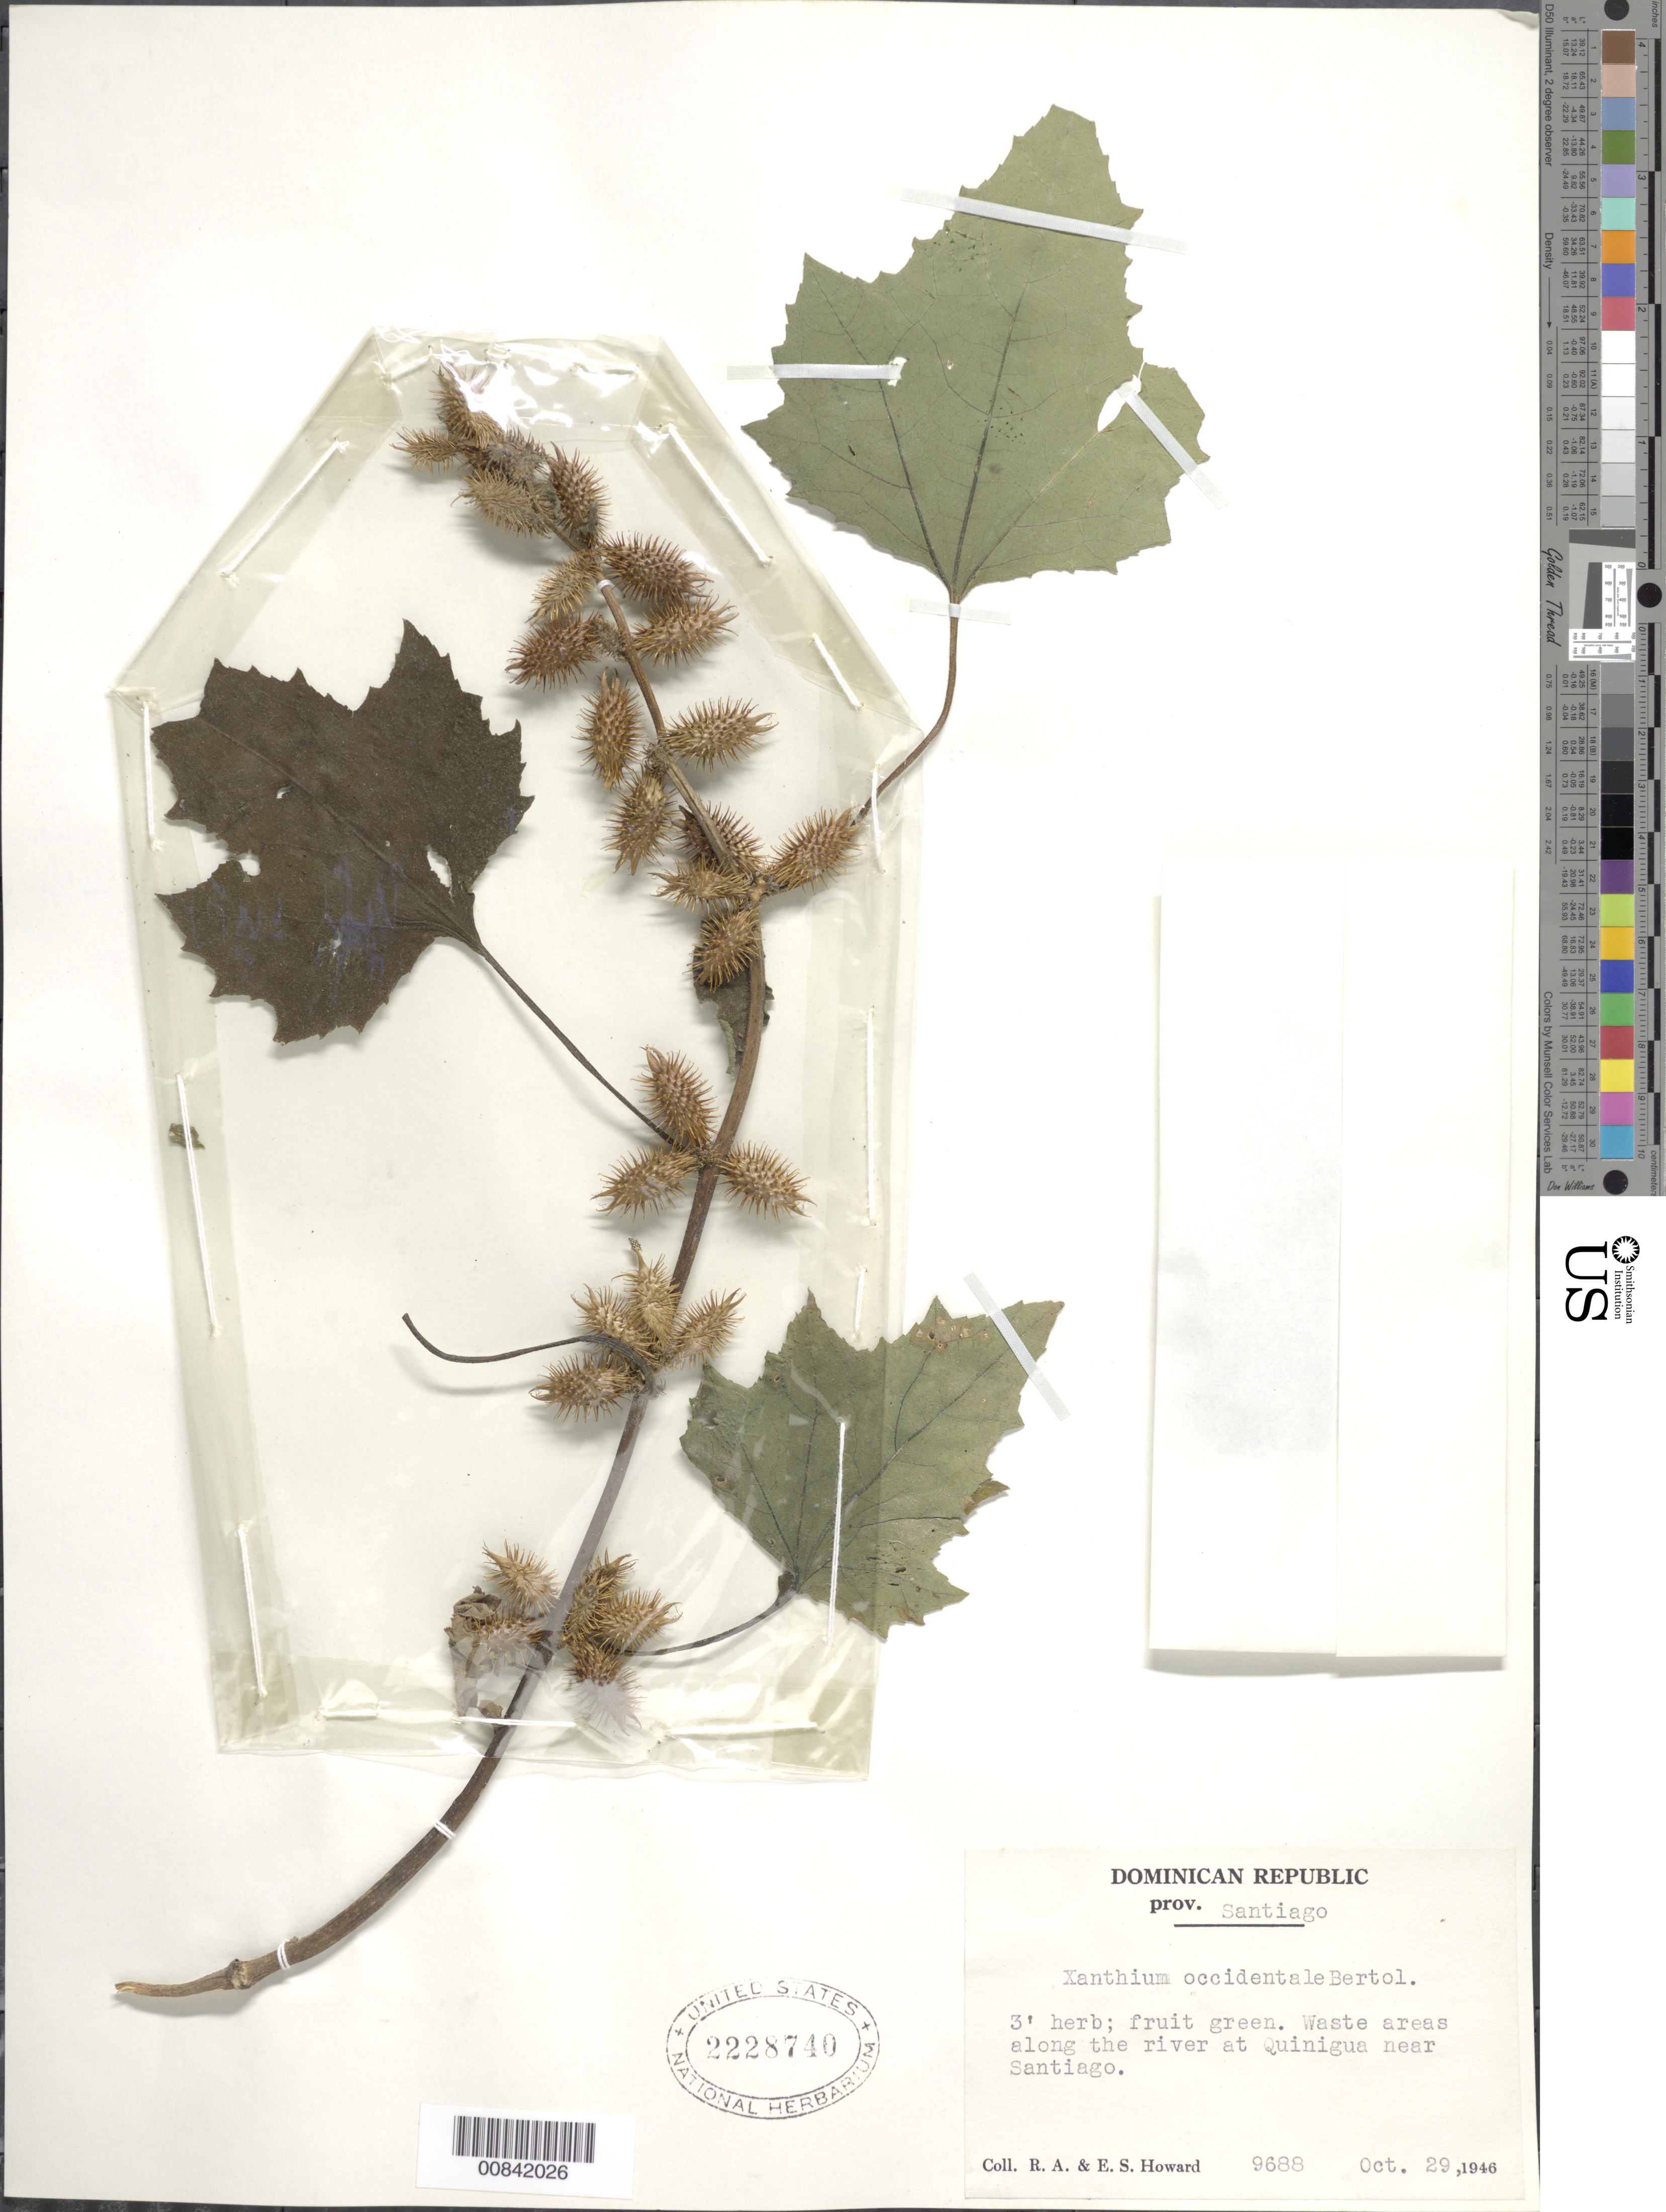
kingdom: Plantae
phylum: Tracheophyta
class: Magnoliopsida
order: Asterales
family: Asteraceae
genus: Xanthium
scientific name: Xanthium strumarium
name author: L.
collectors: R. A. Howard & E. S. Howard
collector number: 9688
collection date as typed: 29 Oct 1946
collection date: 1946-10-29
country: Dominican Republic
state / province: Santiago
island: Hispaniola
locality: Quinigua near Santiago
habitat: Waste areas along river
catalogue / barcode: US 2228740